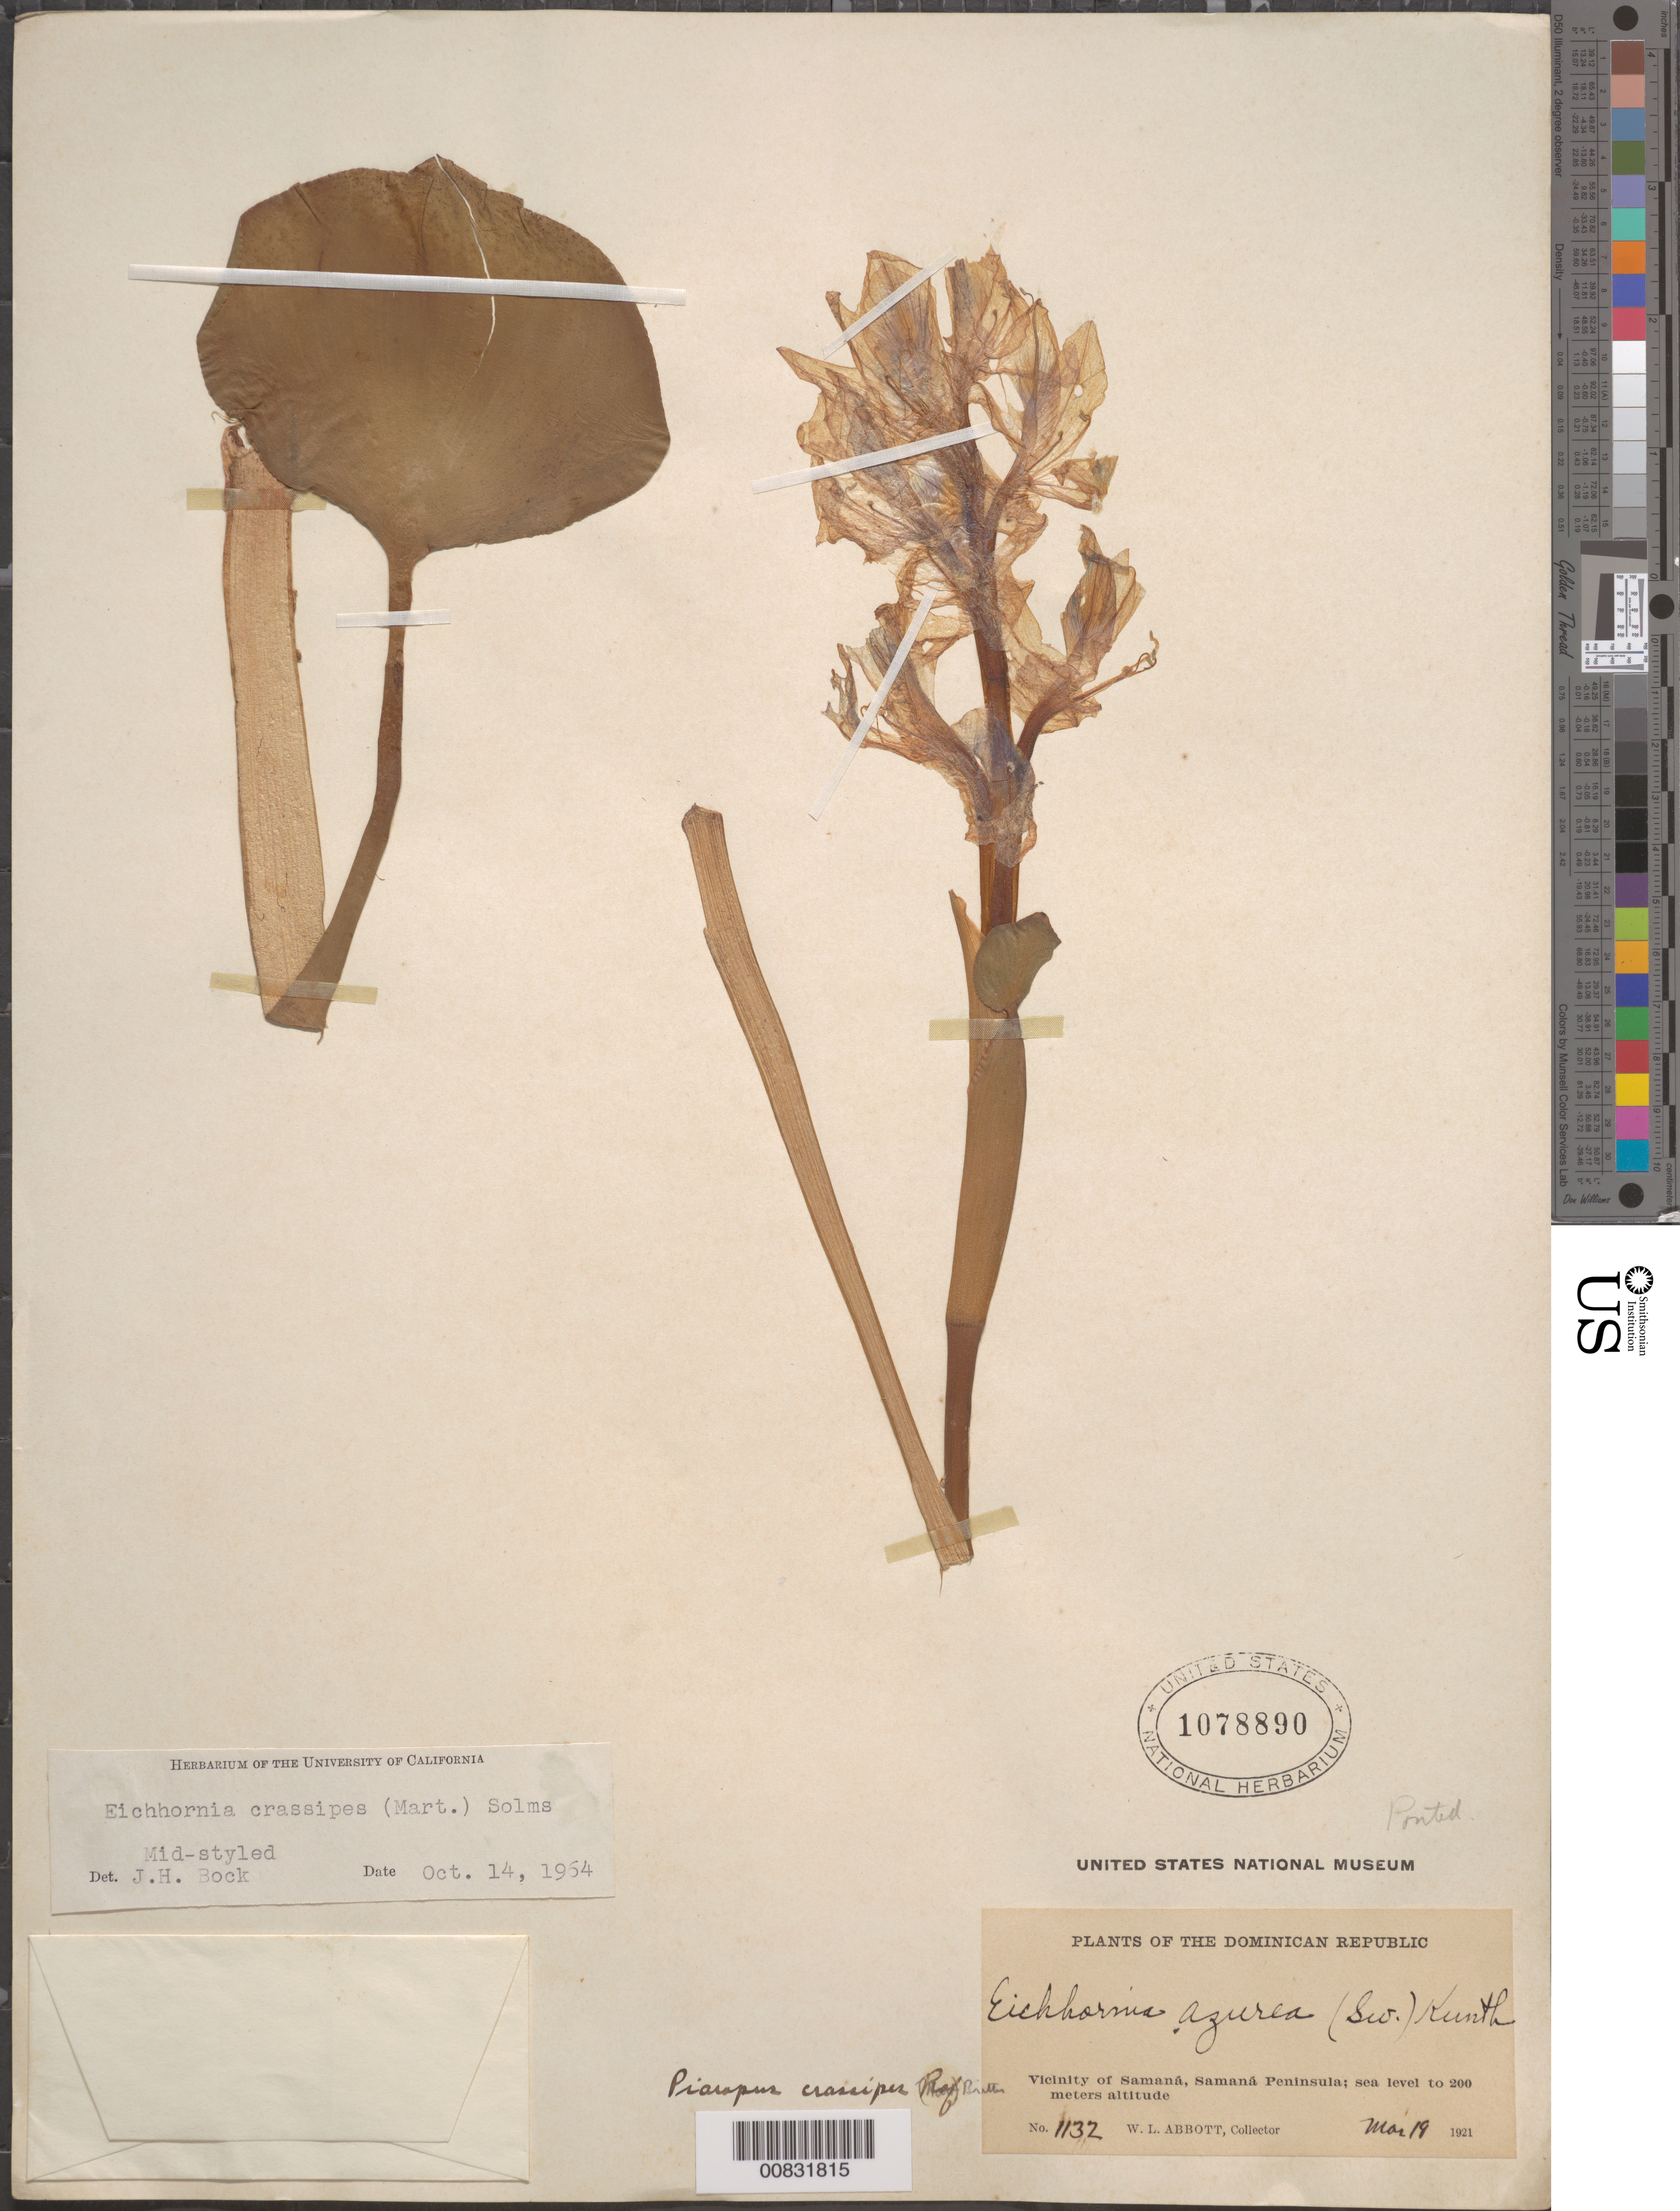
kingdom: Plantae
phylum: Tracheophyta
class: Liliopsida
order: Commelinales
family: Pontederiaceae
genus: Eichhornia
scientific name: Eichhornia crassipes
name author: (Mart.) Solms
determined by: Bock, J. H.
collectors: W. L. Abbott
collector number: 1132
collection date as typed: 19 Mar 1921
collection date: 1921-03-19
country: Dominican Republic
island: Hispaniola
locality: Vicinity of Samaná, Samaná Peninsula.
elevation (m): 0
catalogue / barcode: US 1078890